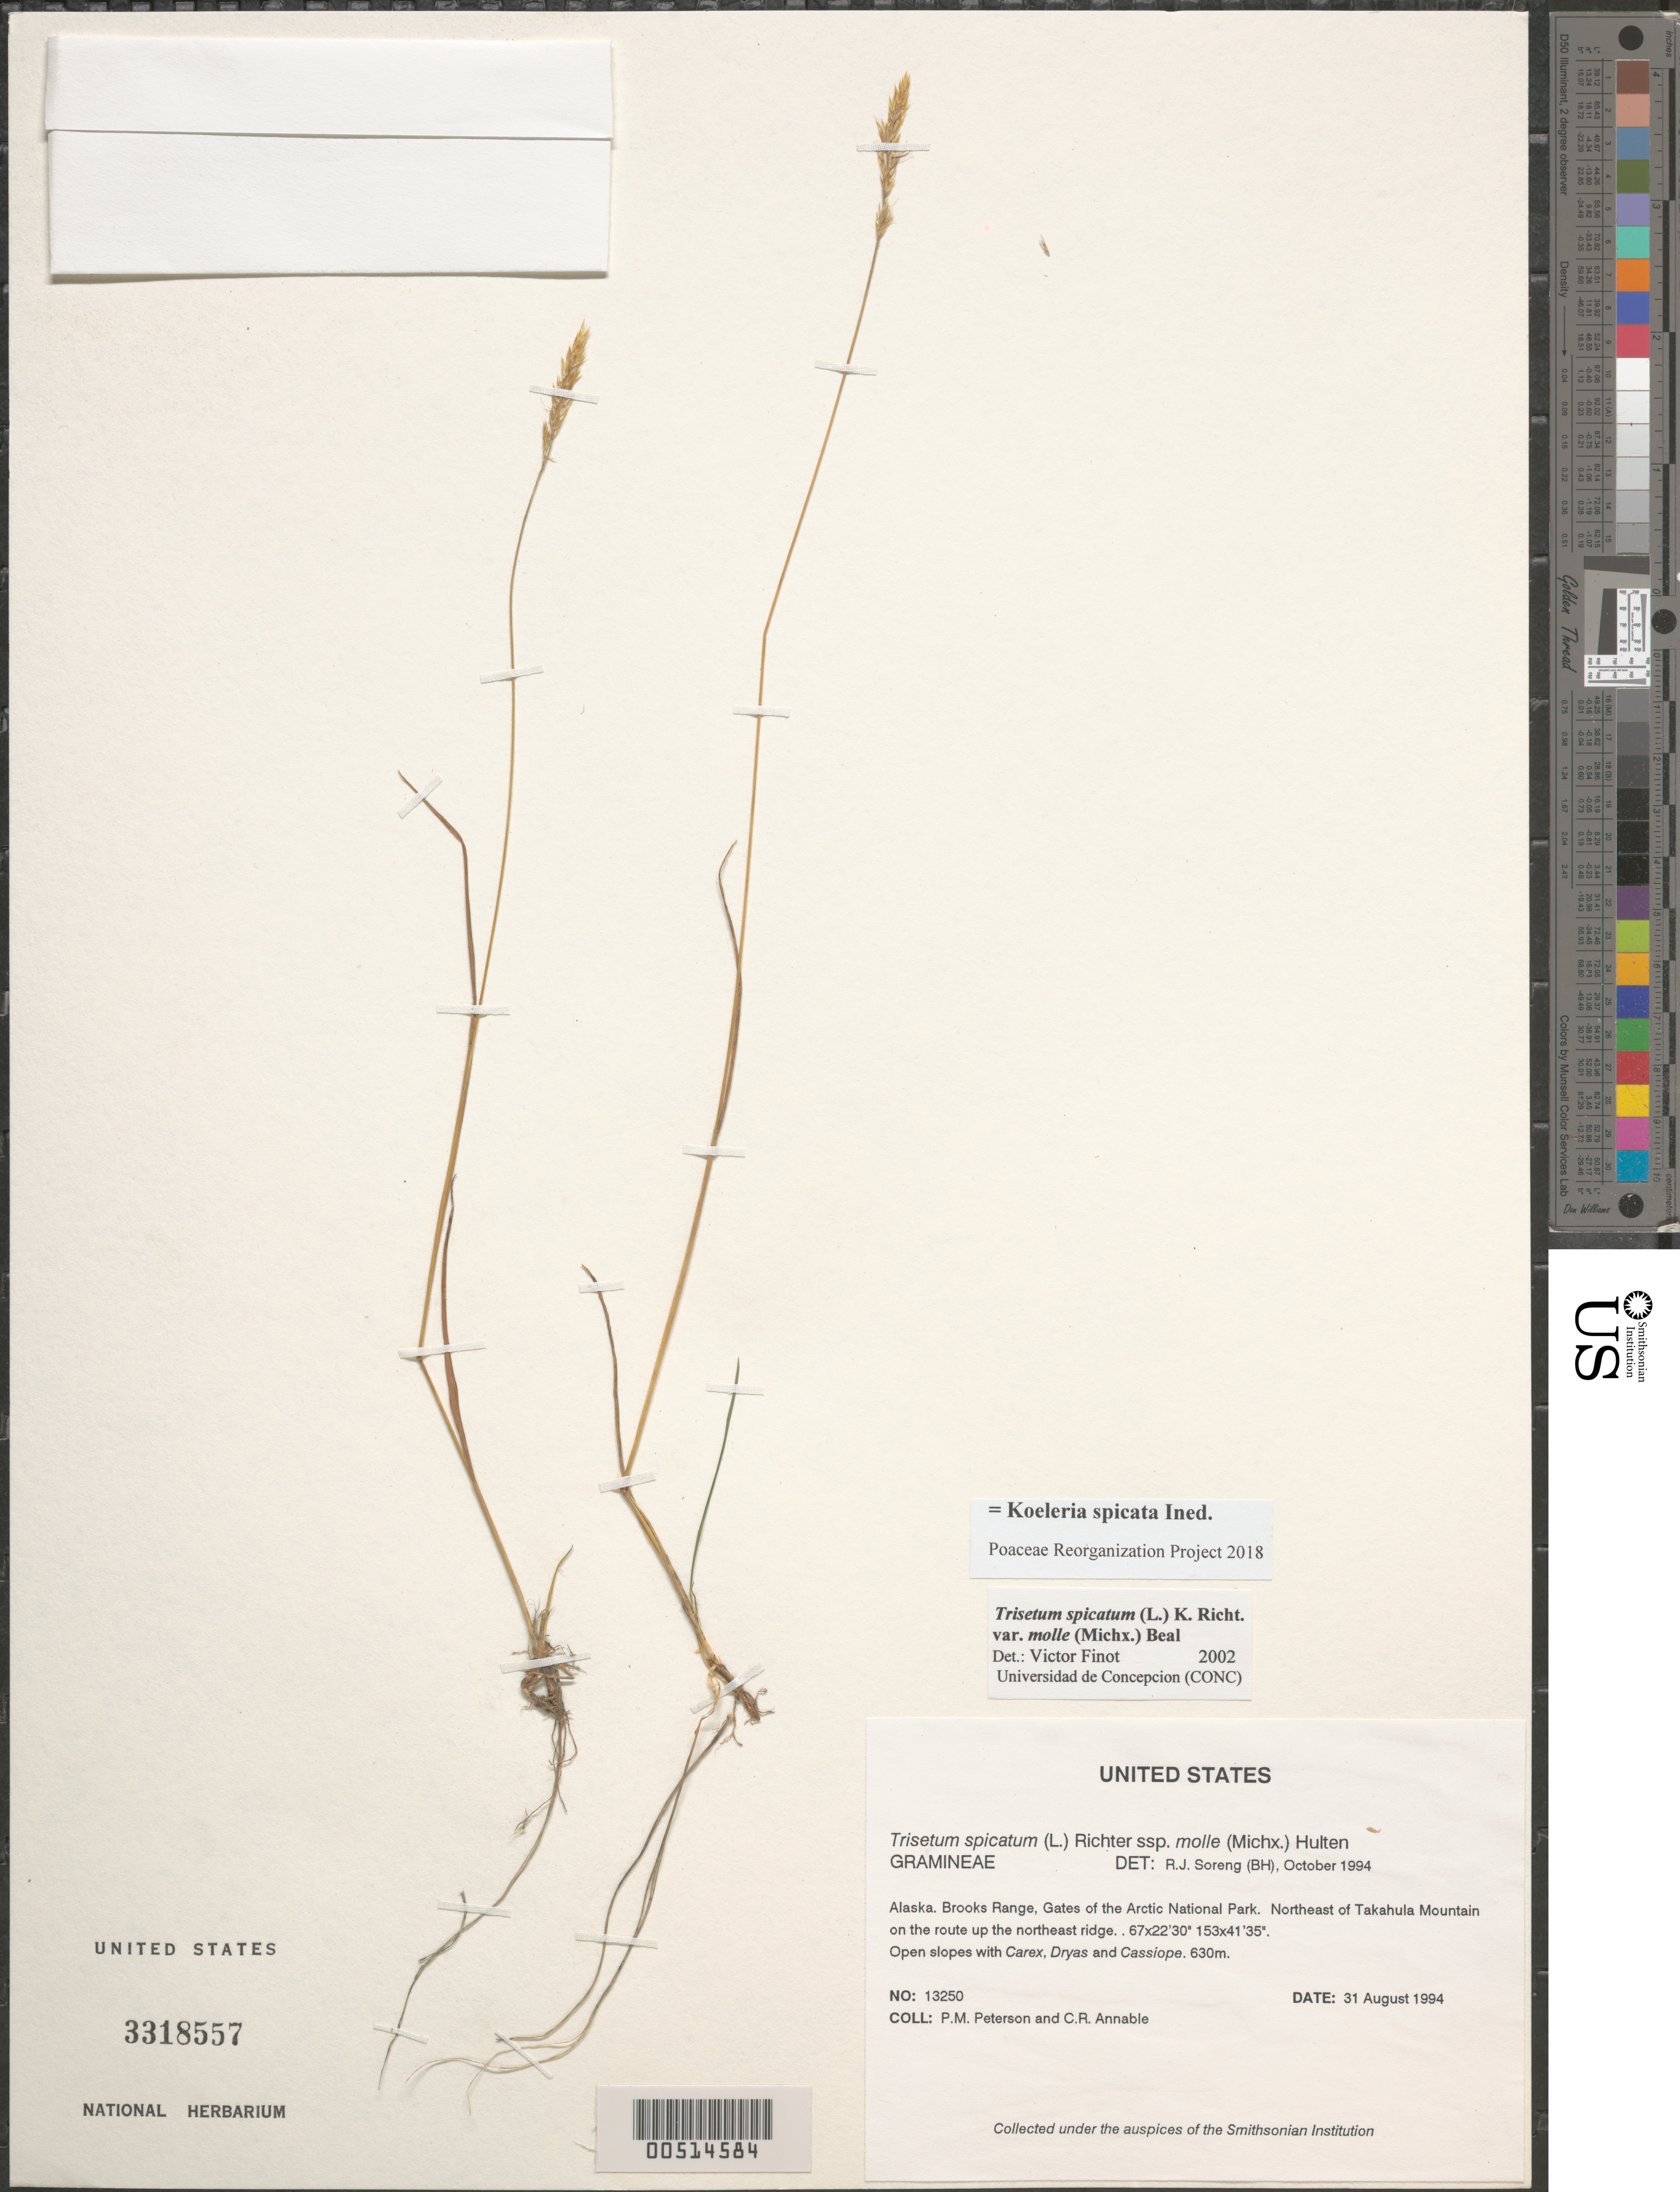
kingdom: Plantae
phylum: Tracheophyta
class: Liliopsida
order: Poales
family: Poaceae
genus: Koeleria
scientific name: Koeleria spicata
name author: (L.) Barberá et al.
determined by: Poaceae Reorganization Project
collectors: P. M. Peterson & C. R. Annable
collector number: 13250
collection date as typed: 31 Aug 1994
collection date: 1994-08-31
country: United States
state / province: Alaska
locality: Brooks Range, Gates of the Arctic National Park. Northeast of Takahula Mountain on the route up the northeast ridge.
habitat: Open slopes with {Carex}, {Dryas} and {Cassiope}.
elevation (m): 630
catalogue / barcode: US 3318557